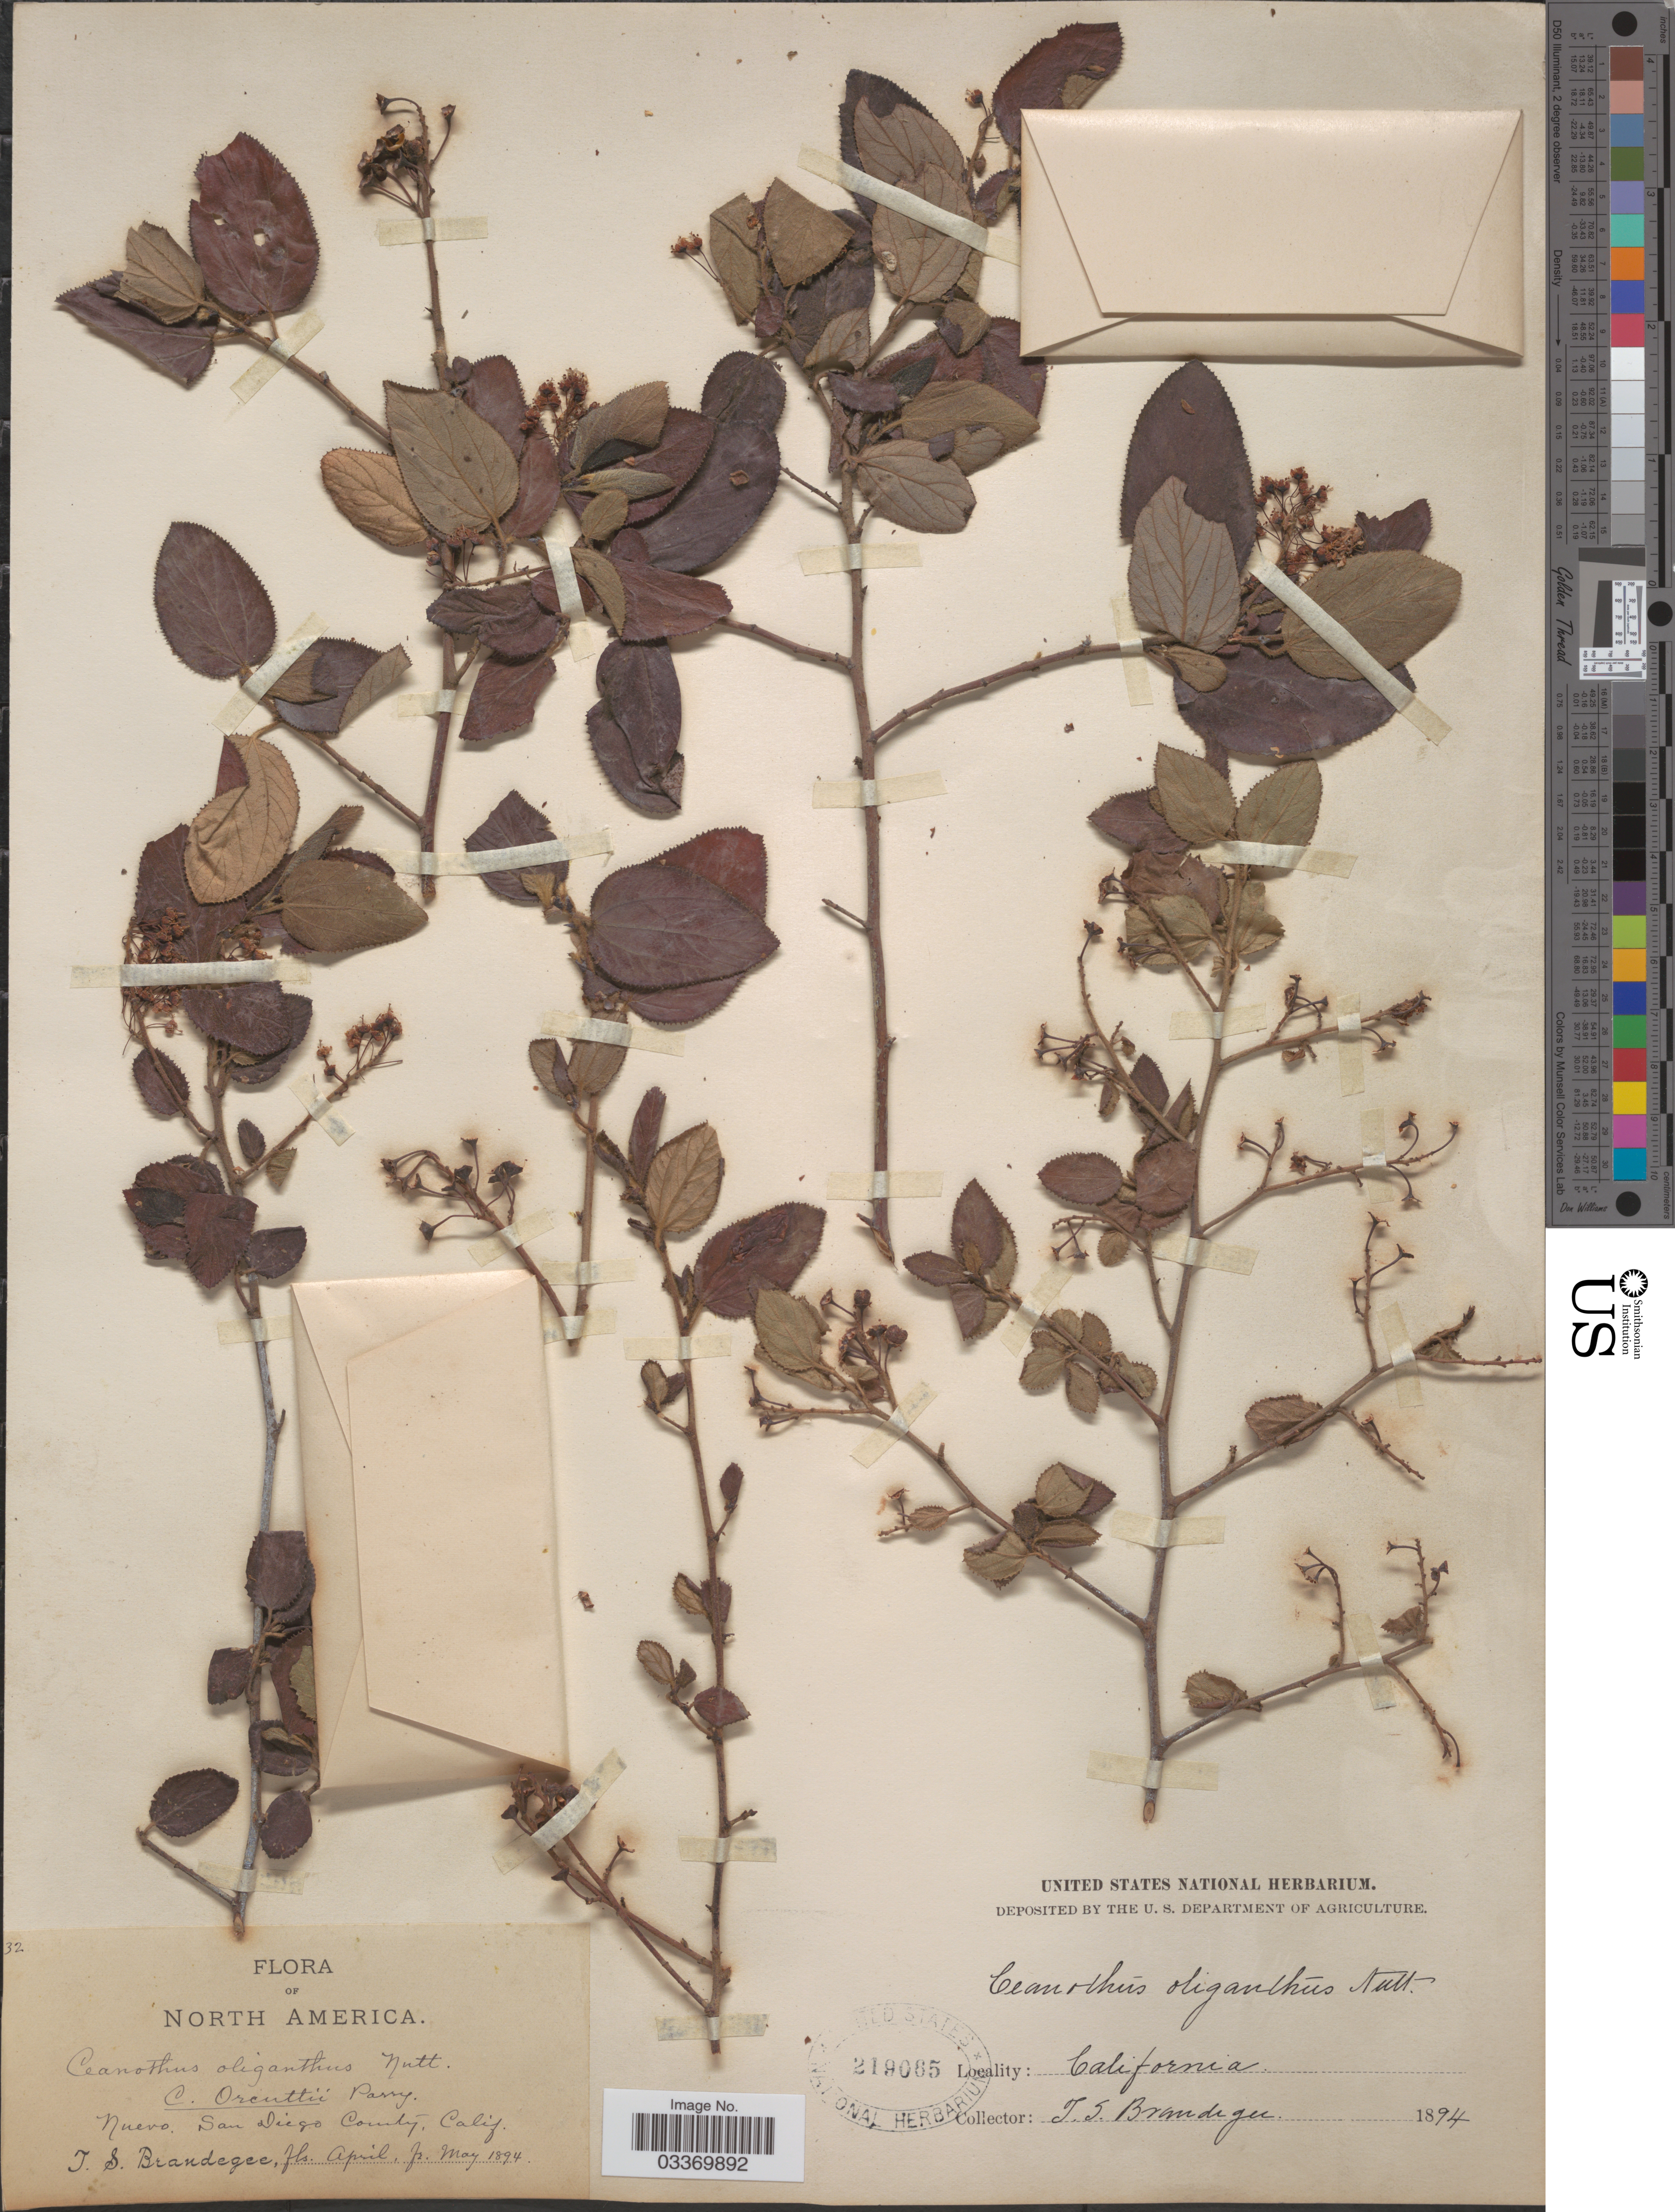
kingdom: Plantae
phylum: Tracheophyta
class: Magnoliopsida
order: Rosales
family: Rhamnaceae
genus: Ceanothus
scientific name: Ceanothus oliganthus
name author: Nutt.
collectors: T. S. Brandegee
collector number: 32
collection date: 1894-04/1894-05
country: United States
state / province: California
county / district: San Diego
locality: Nuevo, San Diego County.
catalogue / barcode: US 219065